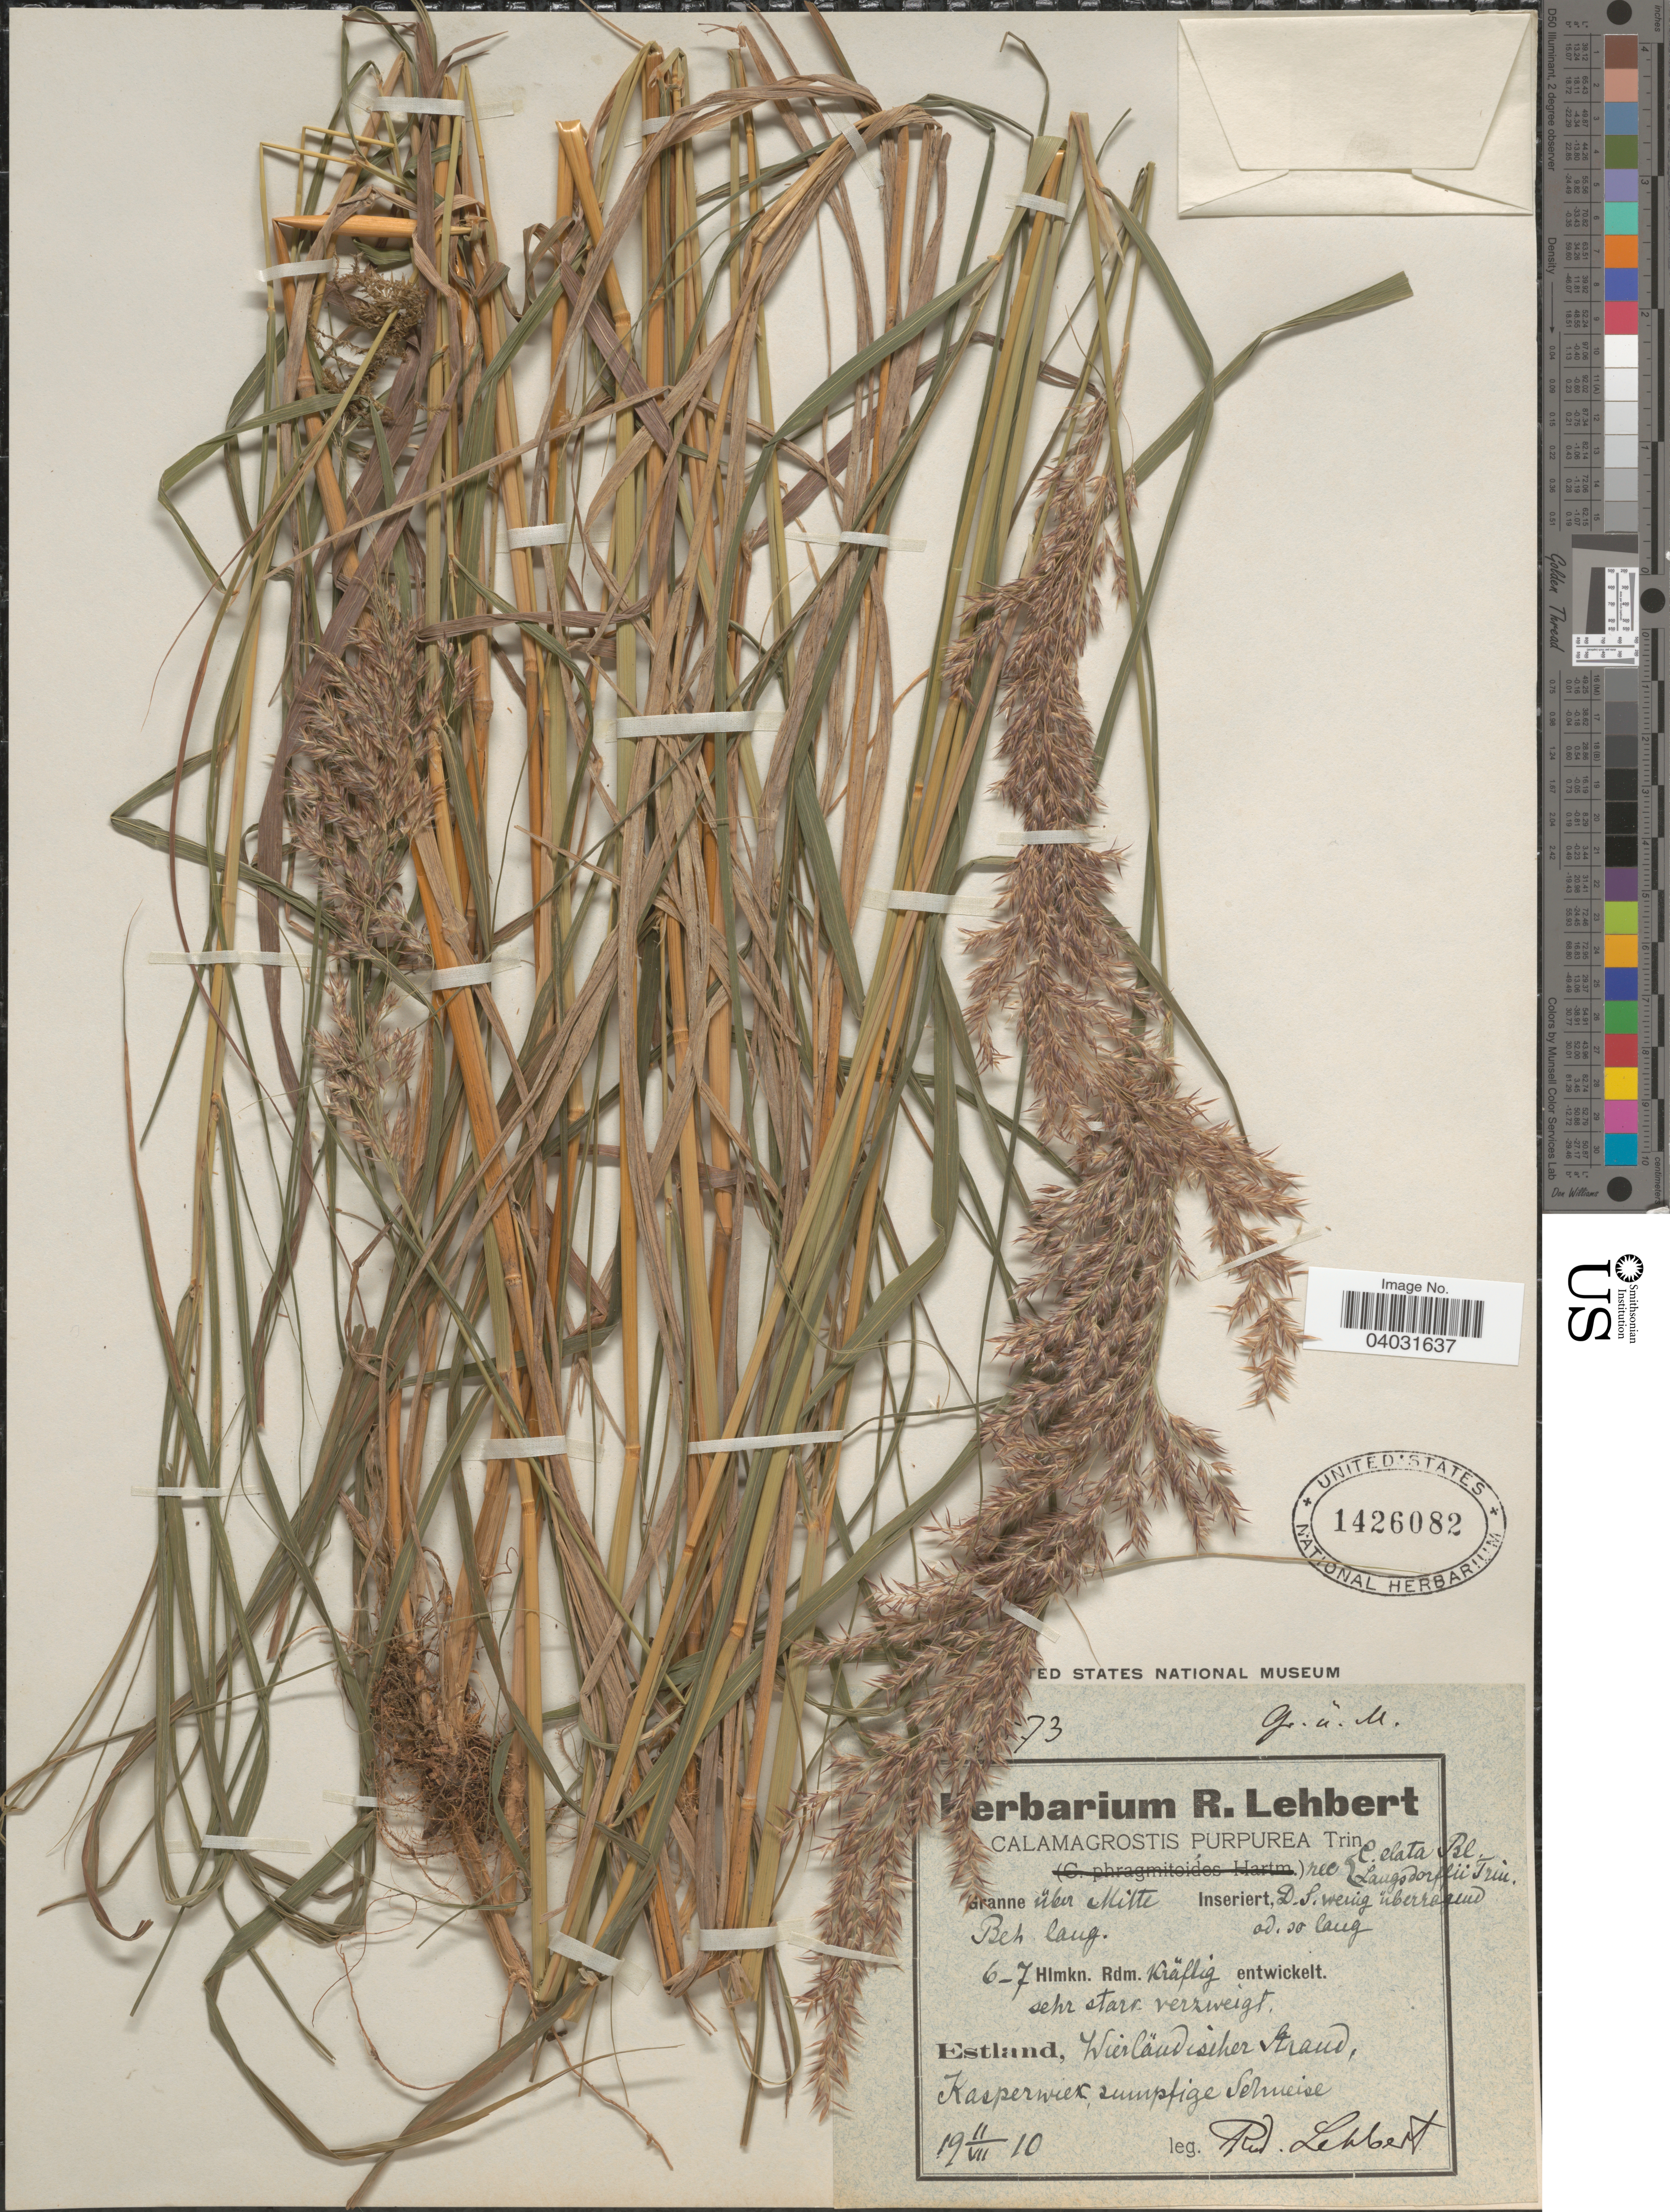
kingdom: Plantae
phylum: Tracheophyta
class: Liliopsida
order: Poales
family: Poaceae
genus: Calamagrostis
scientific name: Calamagrostis purpurea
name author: (Trin.) Trin.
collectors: R. Lehbert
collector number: !73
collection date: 1910-07-11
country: Estonia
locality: Estland, Wierländischer Strand. Kasperwiek, sumpfige Schneise.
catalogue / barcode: US 1426082